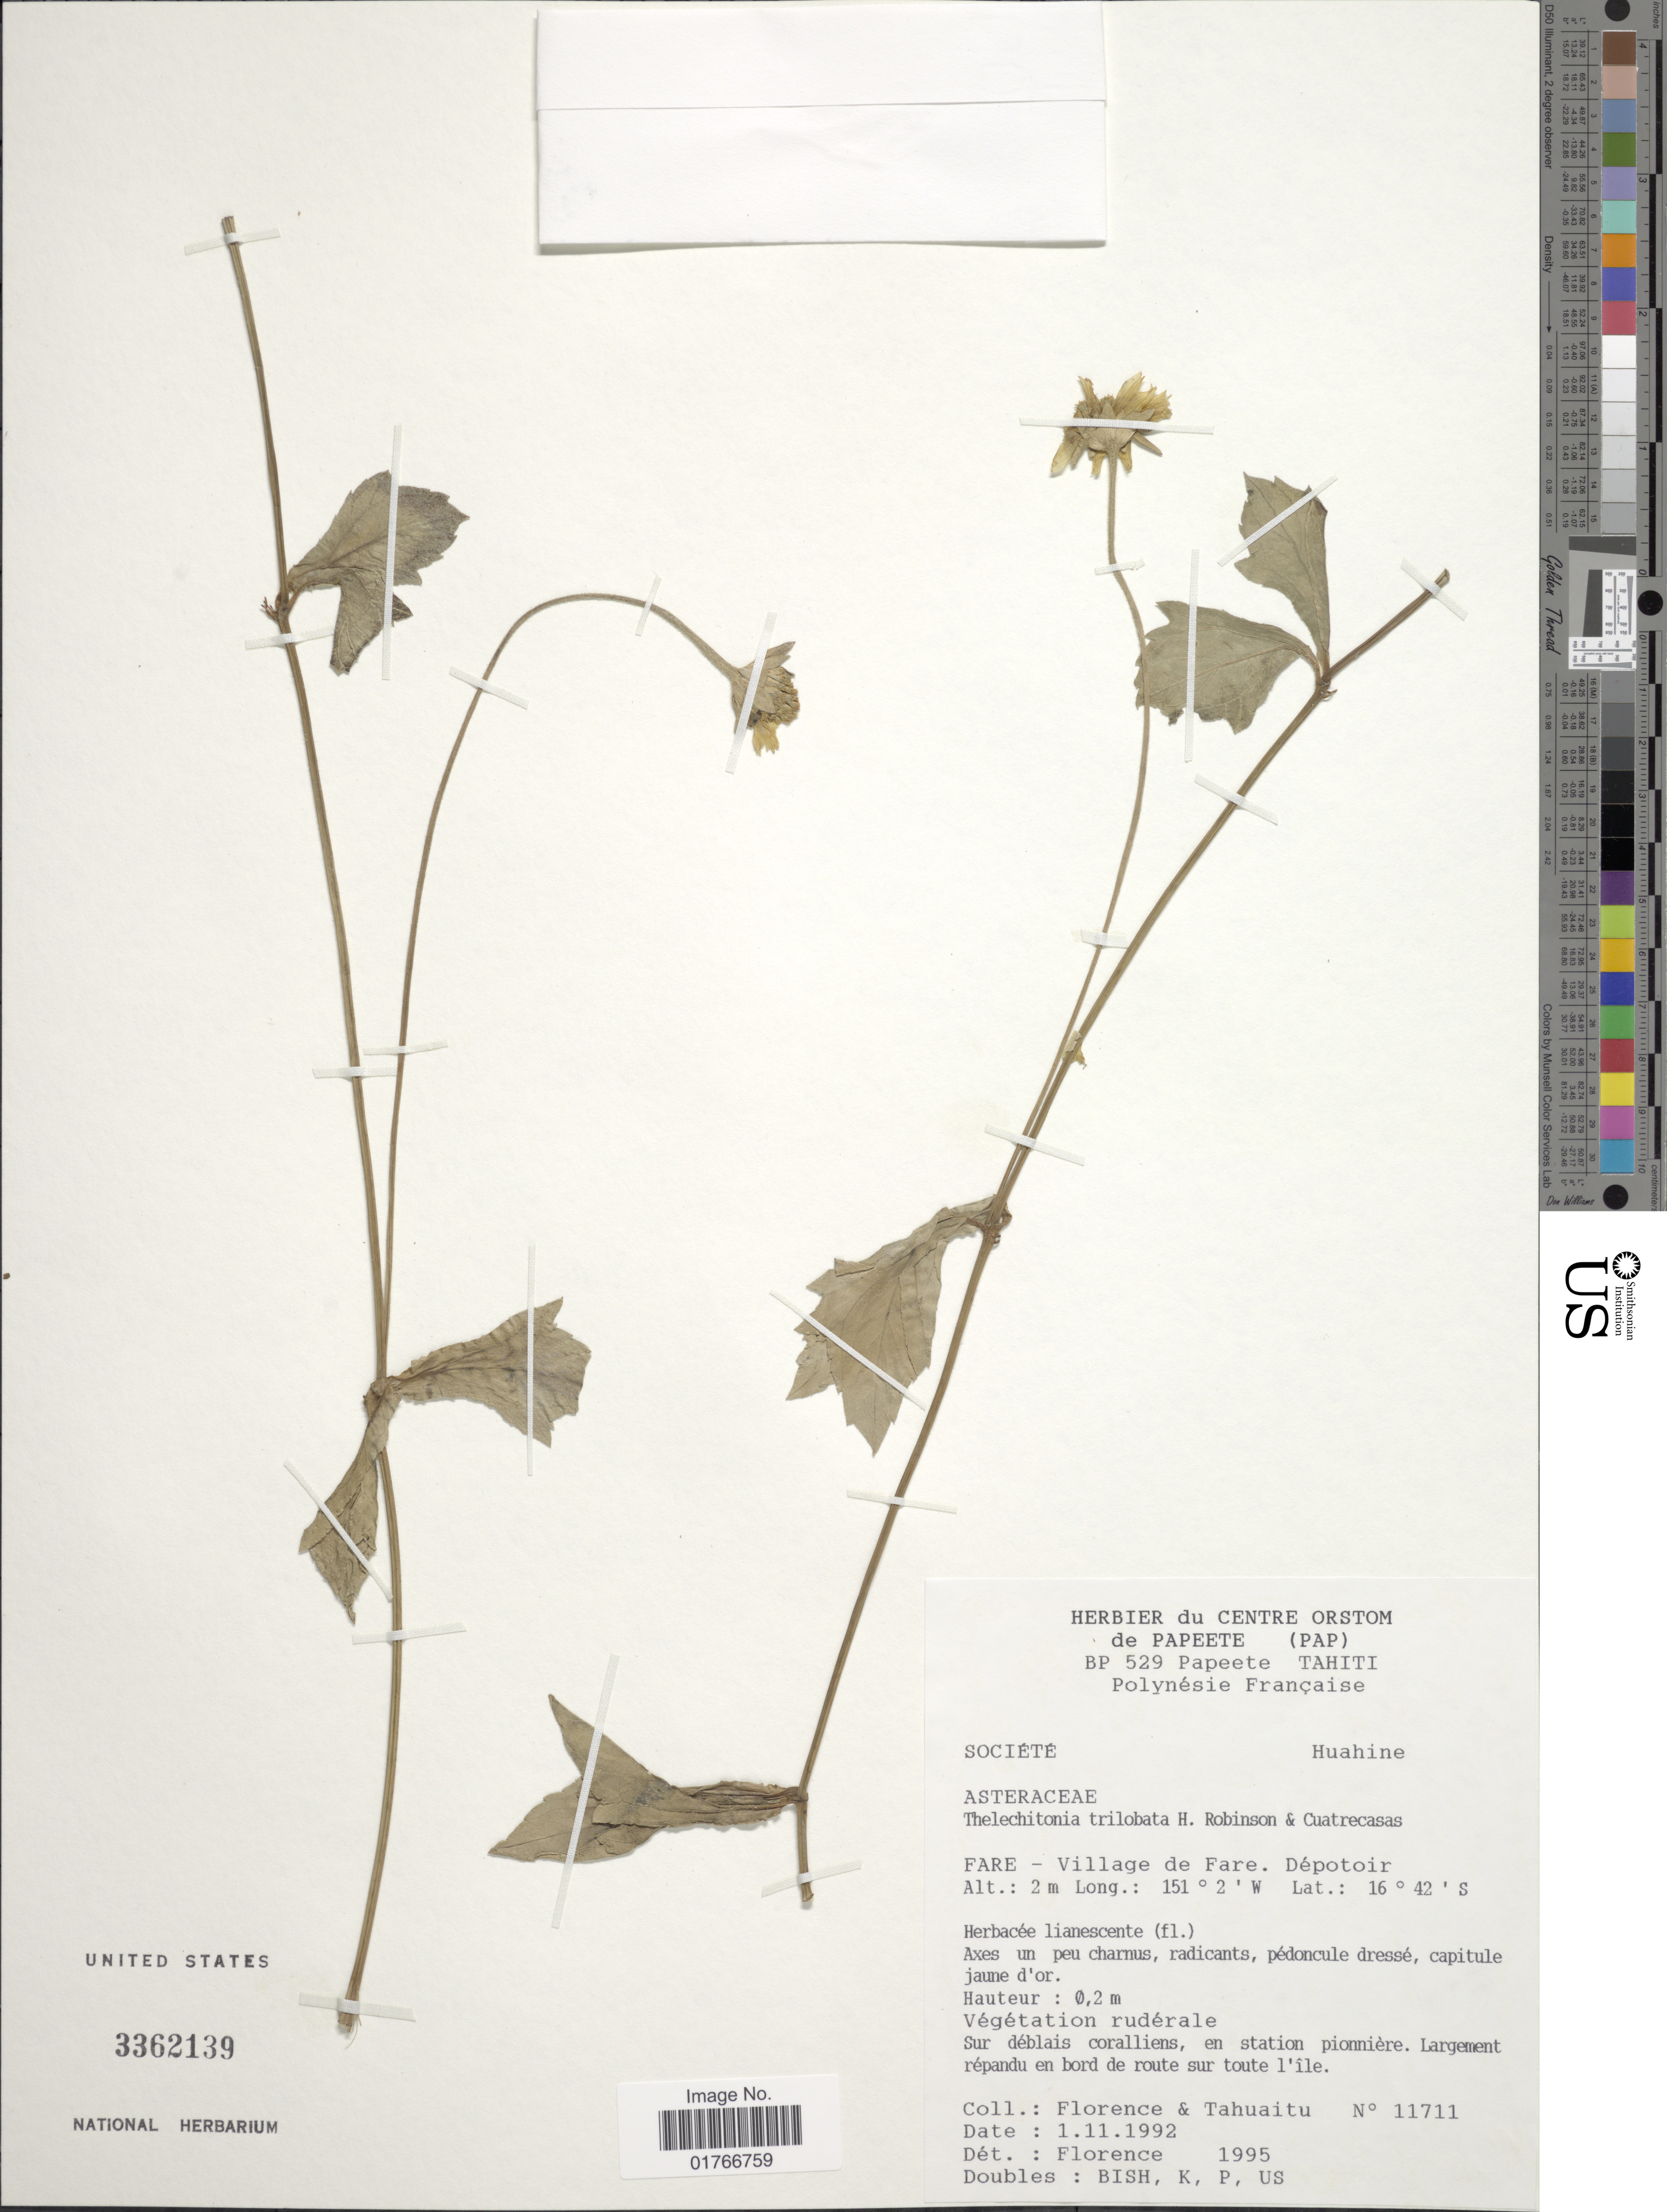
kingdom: Plantae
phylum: Tracheophyta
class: Magnoliopsida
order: Asterales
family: Asteraceae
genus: Sphagneticola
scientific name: Sphagneticola trilobata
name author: (L.) Pruski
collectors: -. Florence & -. Tahuaitu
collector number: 11711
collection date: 1992-11-01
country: French Polynesia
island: Huahine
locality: Societe, Huahine, Fare-Village de Fare. Depotoir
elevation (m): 2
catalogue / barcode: US 3362139